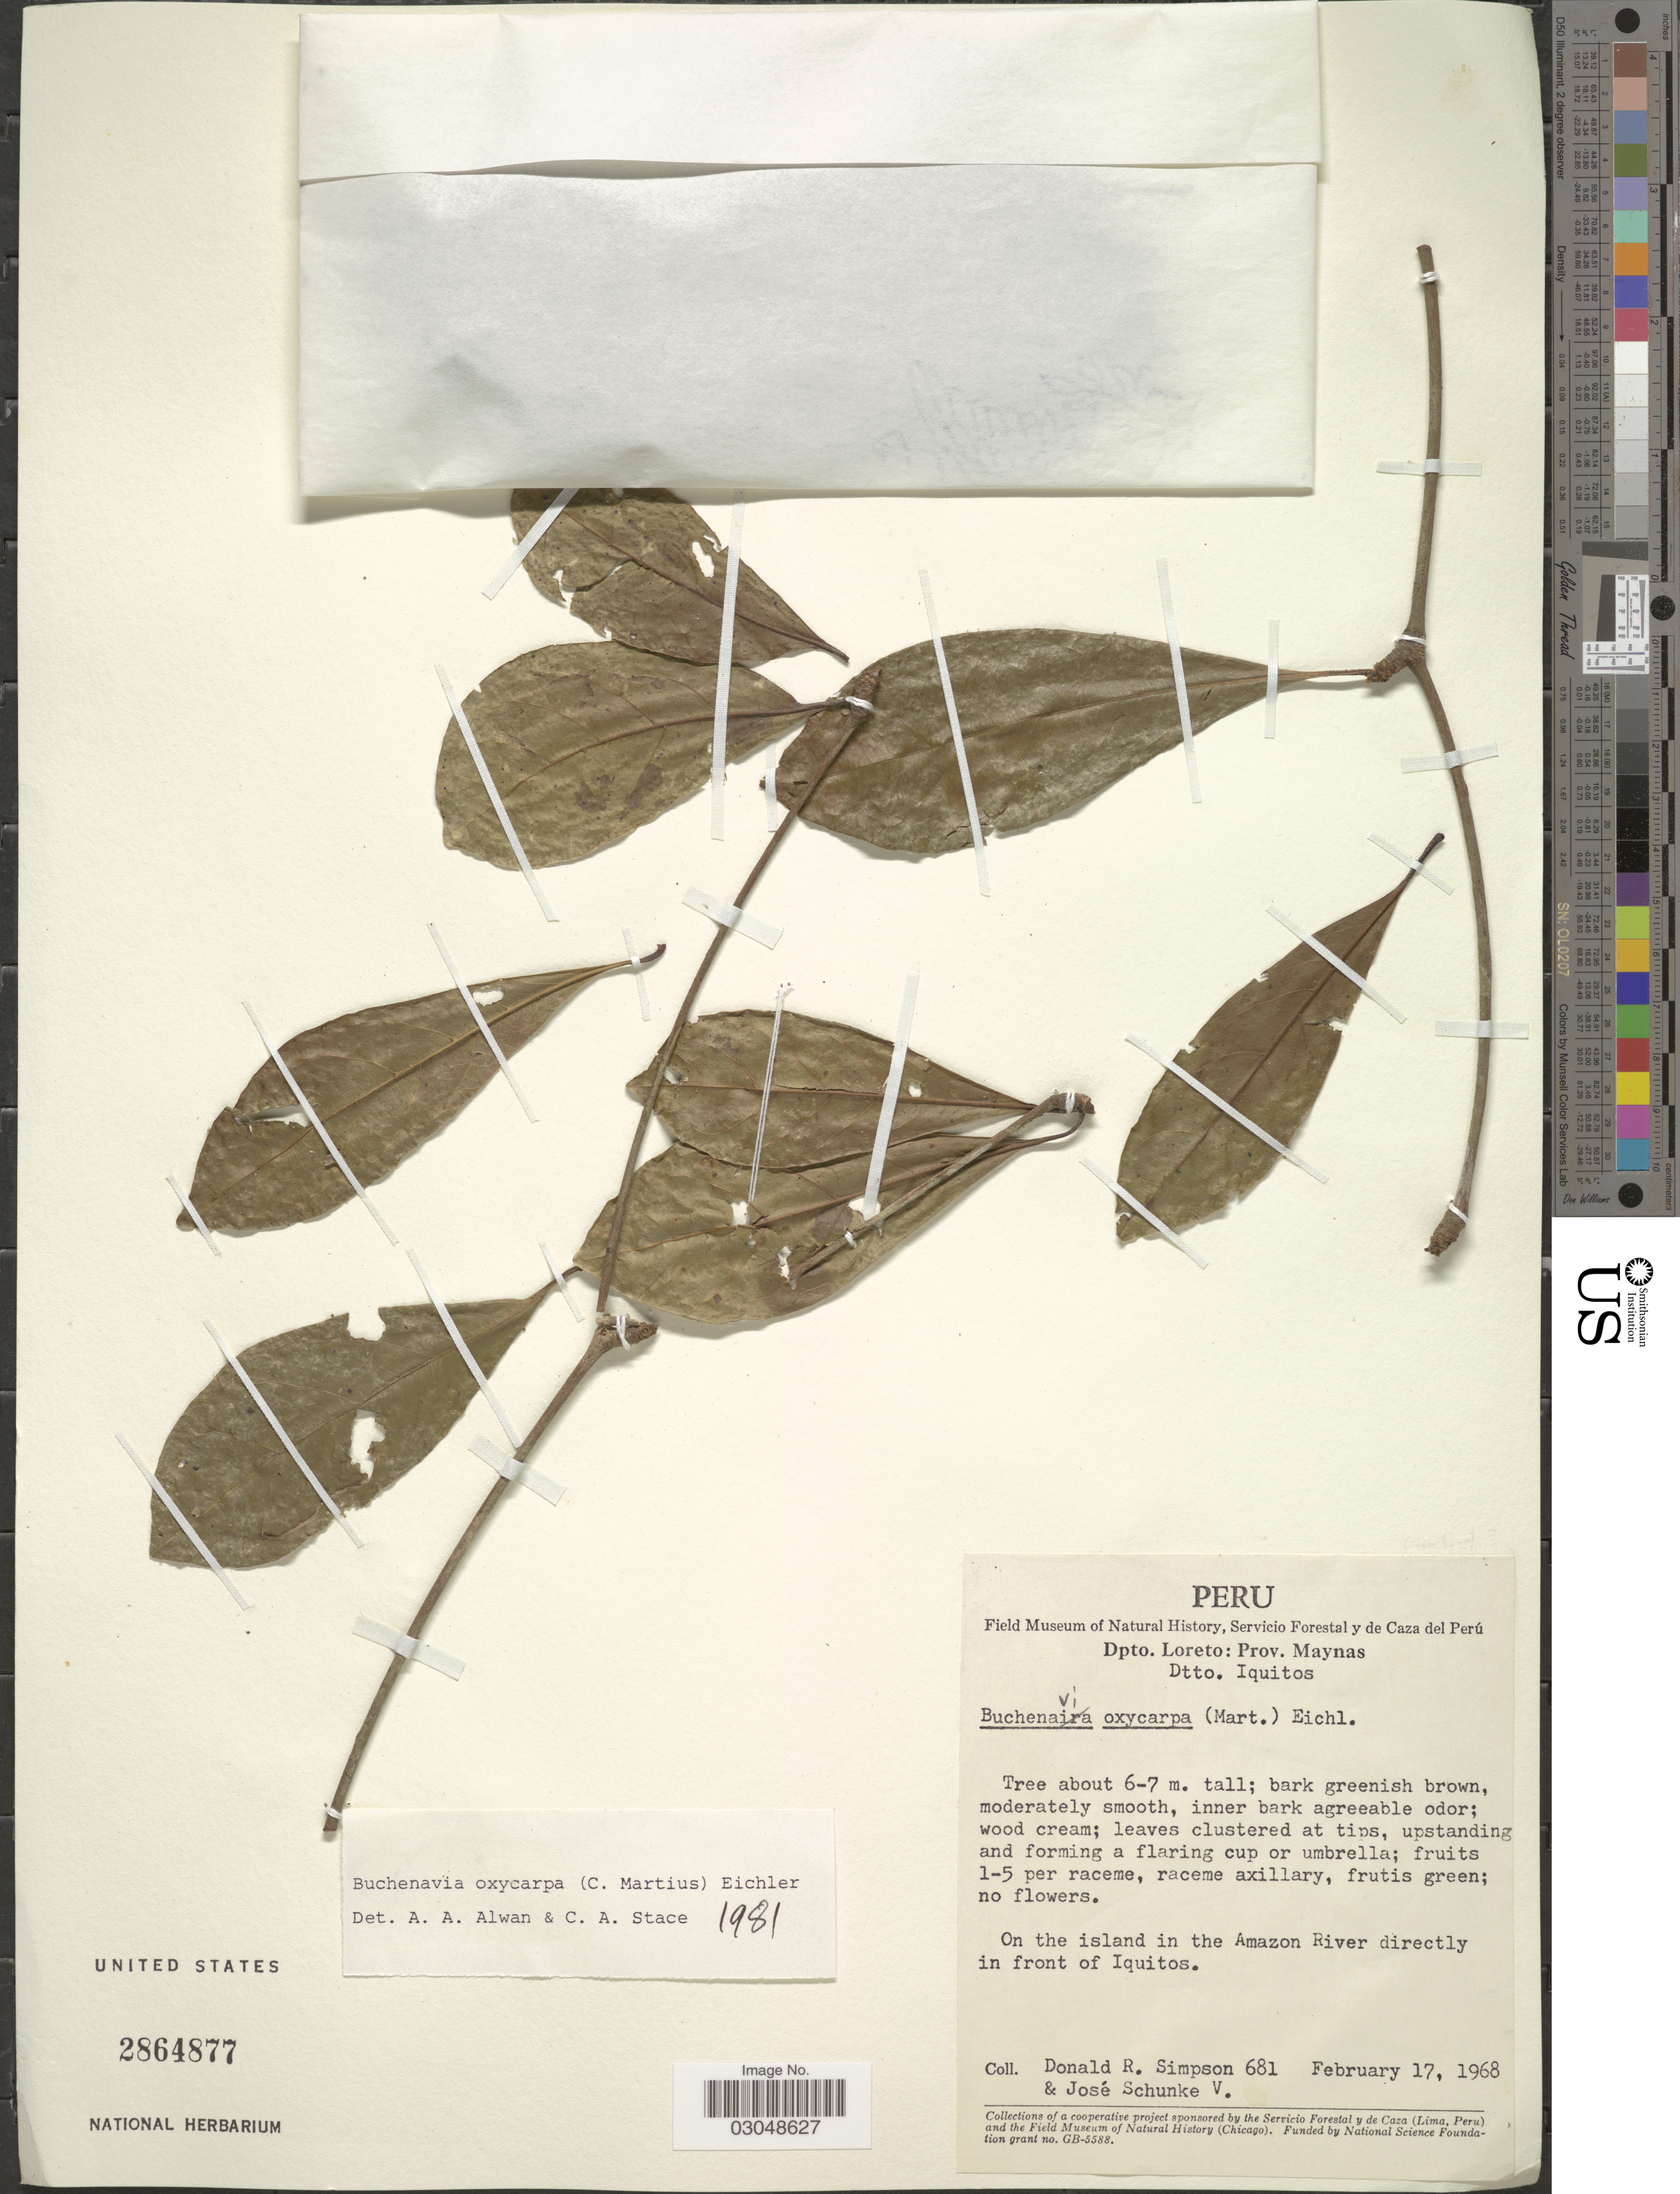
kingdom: Plantae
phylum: Tracheophyta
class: Magnoliopsida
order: Myrtales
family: Combretaceae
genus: Terminalia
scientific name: Terminalia oxycarpa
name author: Mart.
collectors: D. R. Simpson & J. Schunke Vigo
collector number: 681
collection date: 1968-02-17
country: Peru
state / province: Loreto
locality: Dpto. Loreto: Prov. Maynas, Dtto. Iquitos, On the island in the Amazon River directly in front of Iquitos.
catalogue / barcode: US 2864877